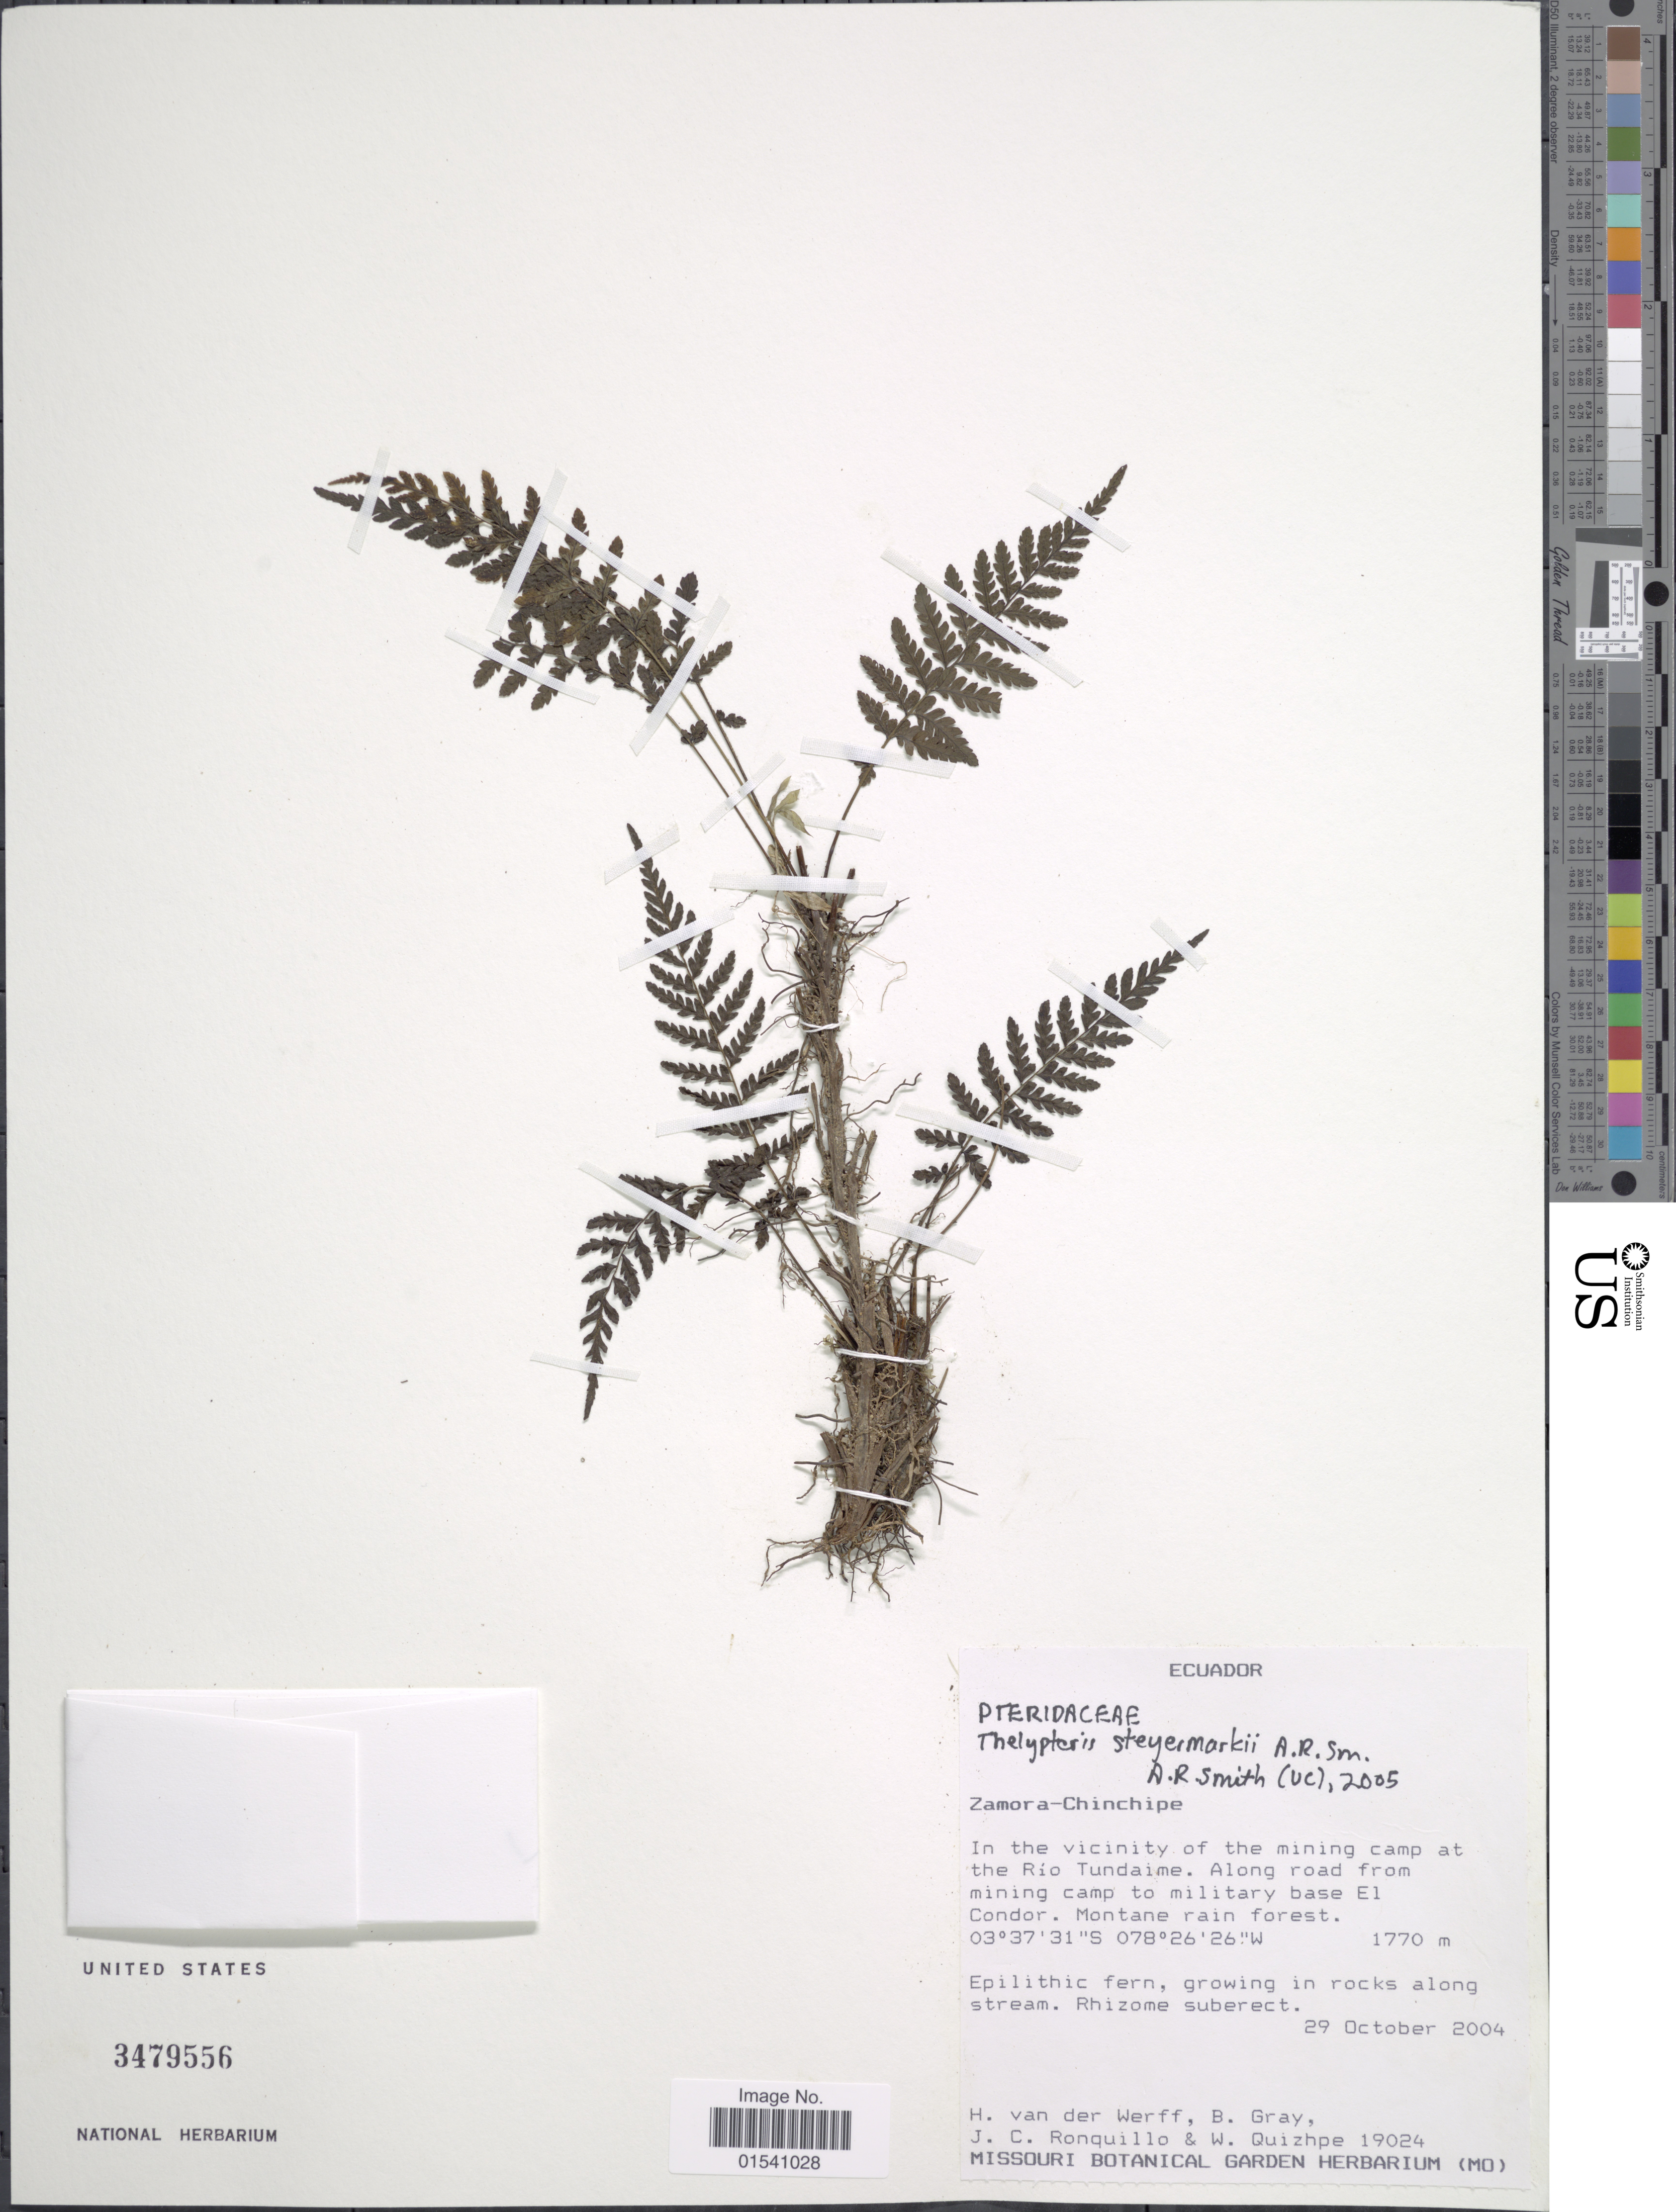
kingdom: Plantae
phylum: Tracheophyta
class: Polypodiopsida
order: Polypodiales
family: Thelypteridaceae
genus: Amauropelta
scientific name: Amauropelta steyermarkii (A.R. Sm.) comb. nov., ined 2015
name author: (A.R. Sm.)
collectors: H. van der Werff, B. Gray, J. Ronquillo & W. Quizhpe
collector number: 19024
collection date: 2004-10-29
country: Ecuador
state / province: Zamora-Chinchipe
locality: In the vicinity of the mining camp at the Río Tundaime. Along road from mining camp to military base El Condor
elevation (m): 1770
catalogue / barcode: US 3479556